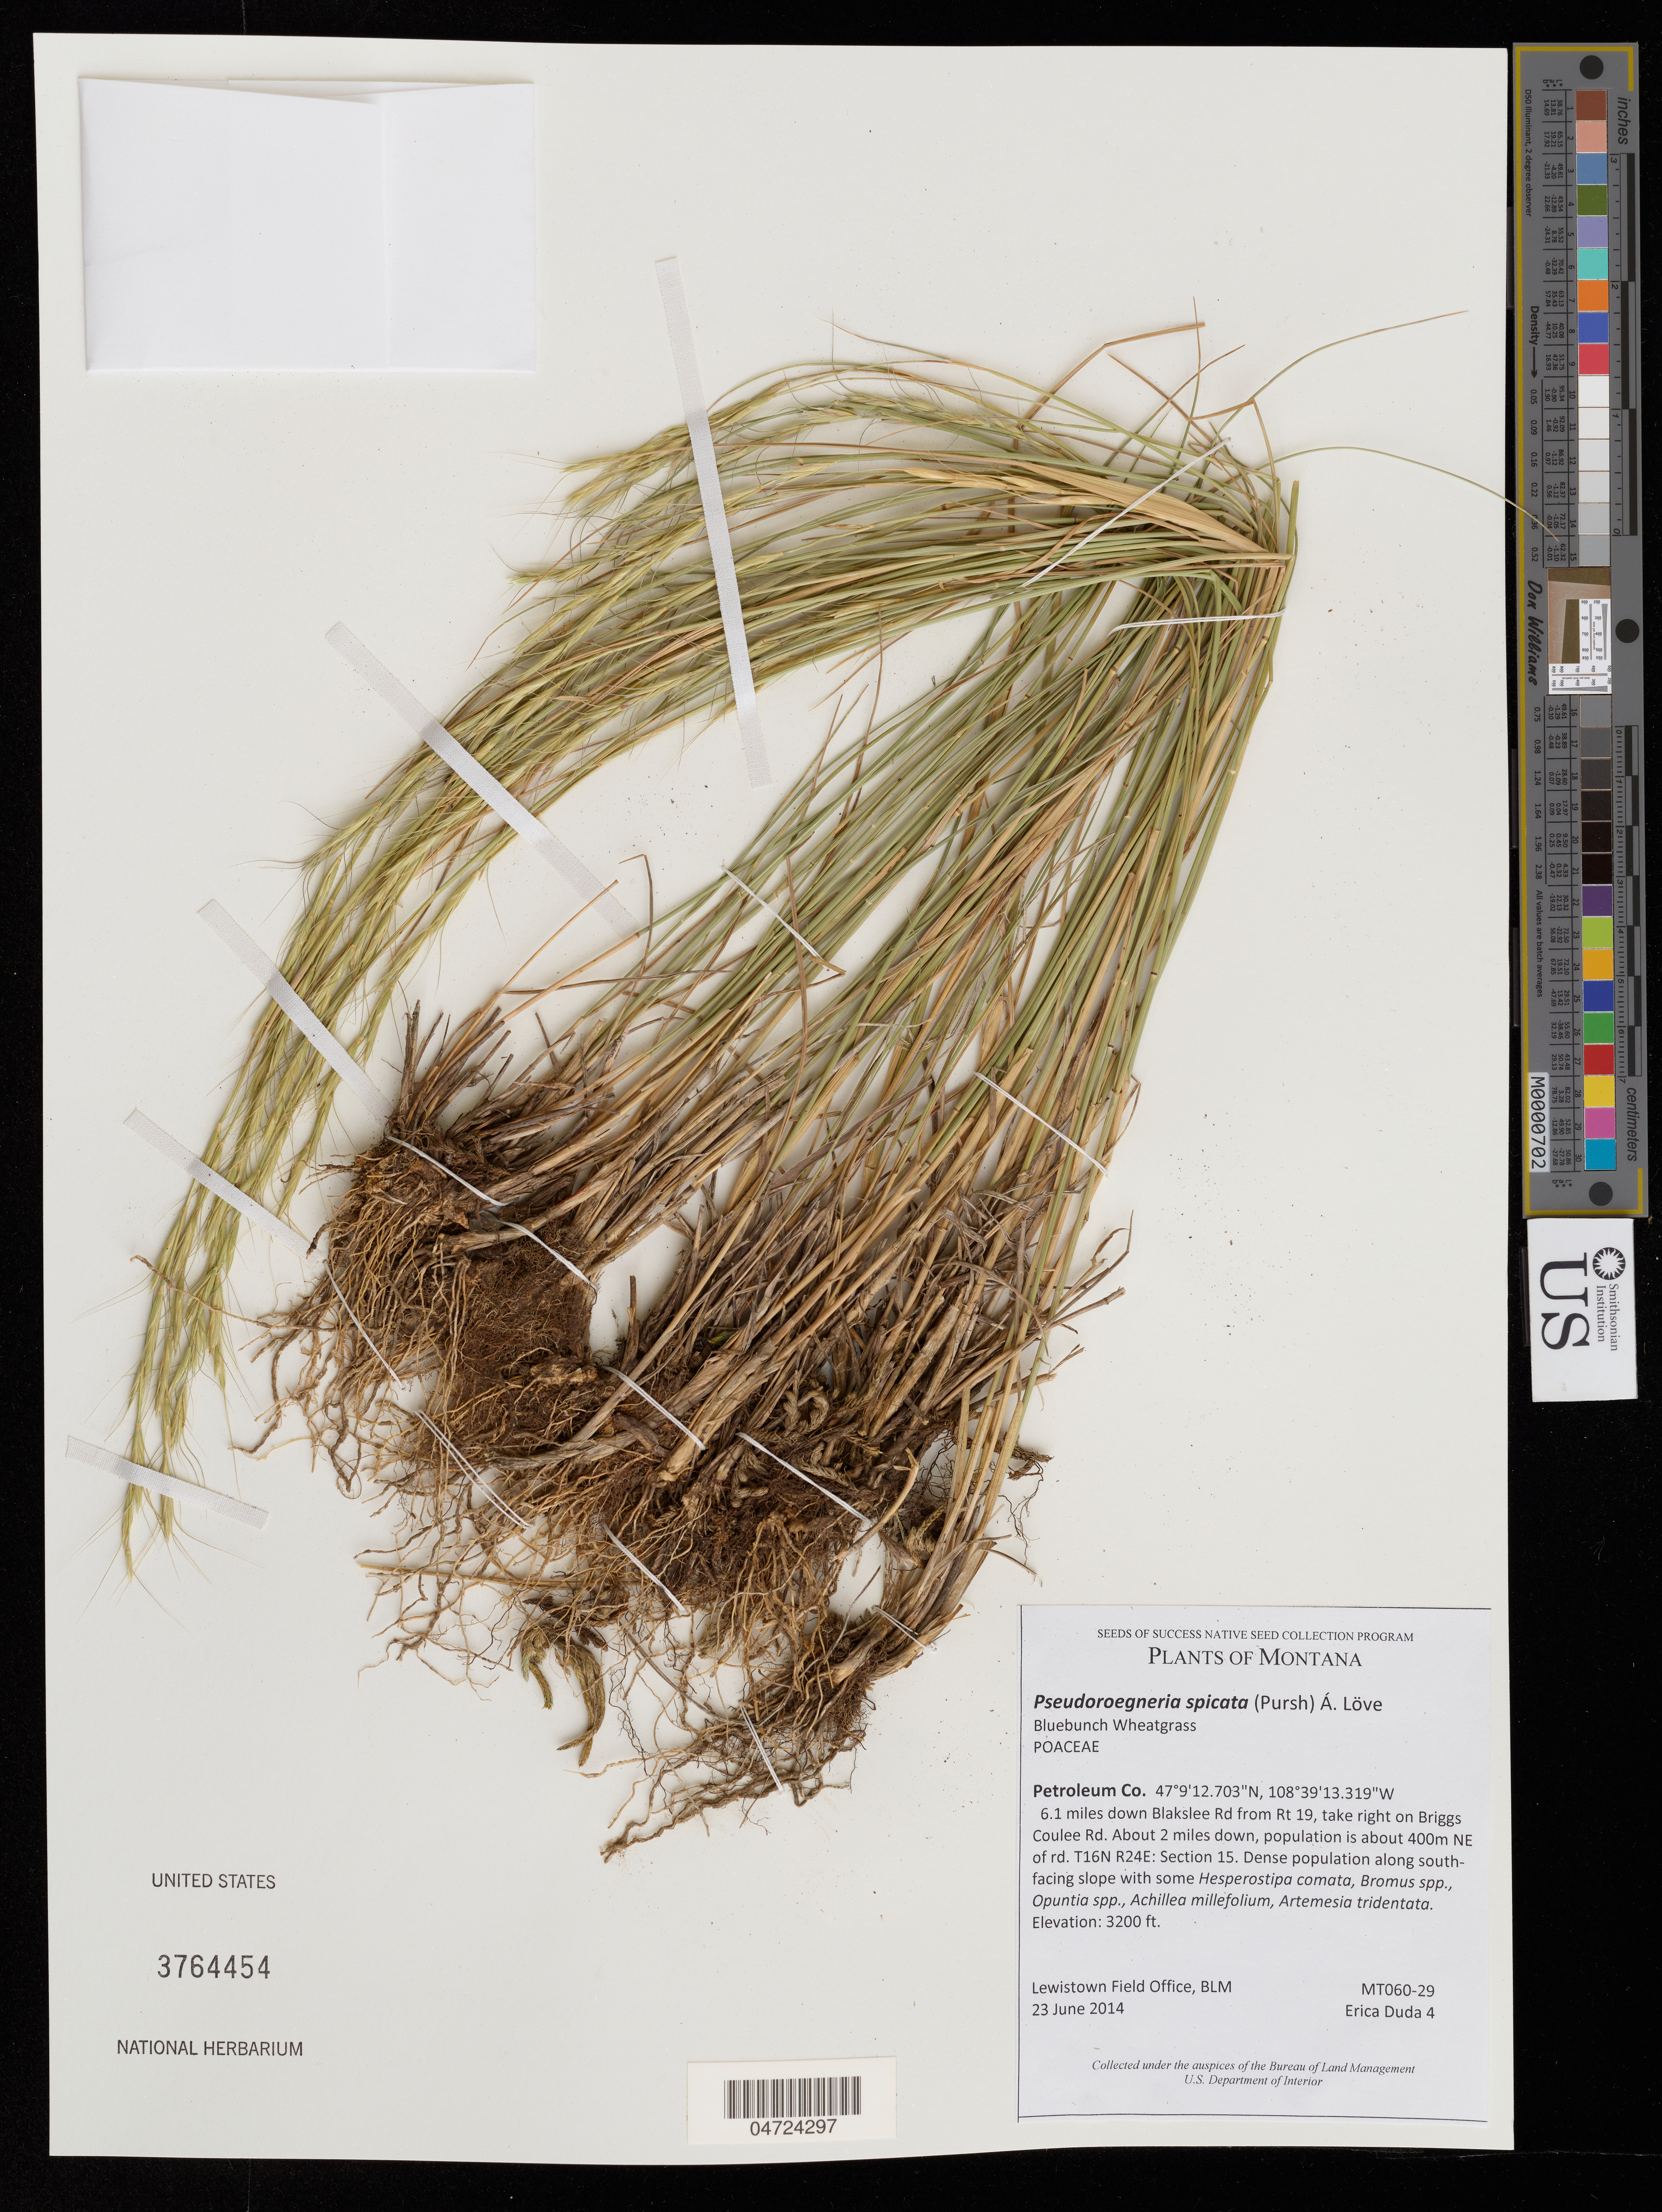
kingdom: Plantae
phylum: Tracheophyta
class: Liliopsida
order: Poales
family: Poaceae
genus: Pseudoroegneria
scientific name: Pseudoroegneria spicata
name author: (Pursh) Á. Löve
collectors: E. Duda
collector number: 4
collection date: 2014-06-23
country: United States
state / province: Montana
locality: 6.1 miles down Blakslee Rd from Rt 19, take right on Brigss Coulee Rd. About 2 miles down, population is about 400m NE of rd. T16N R24E: Section 15.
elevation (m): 975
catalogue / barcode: US 3764454